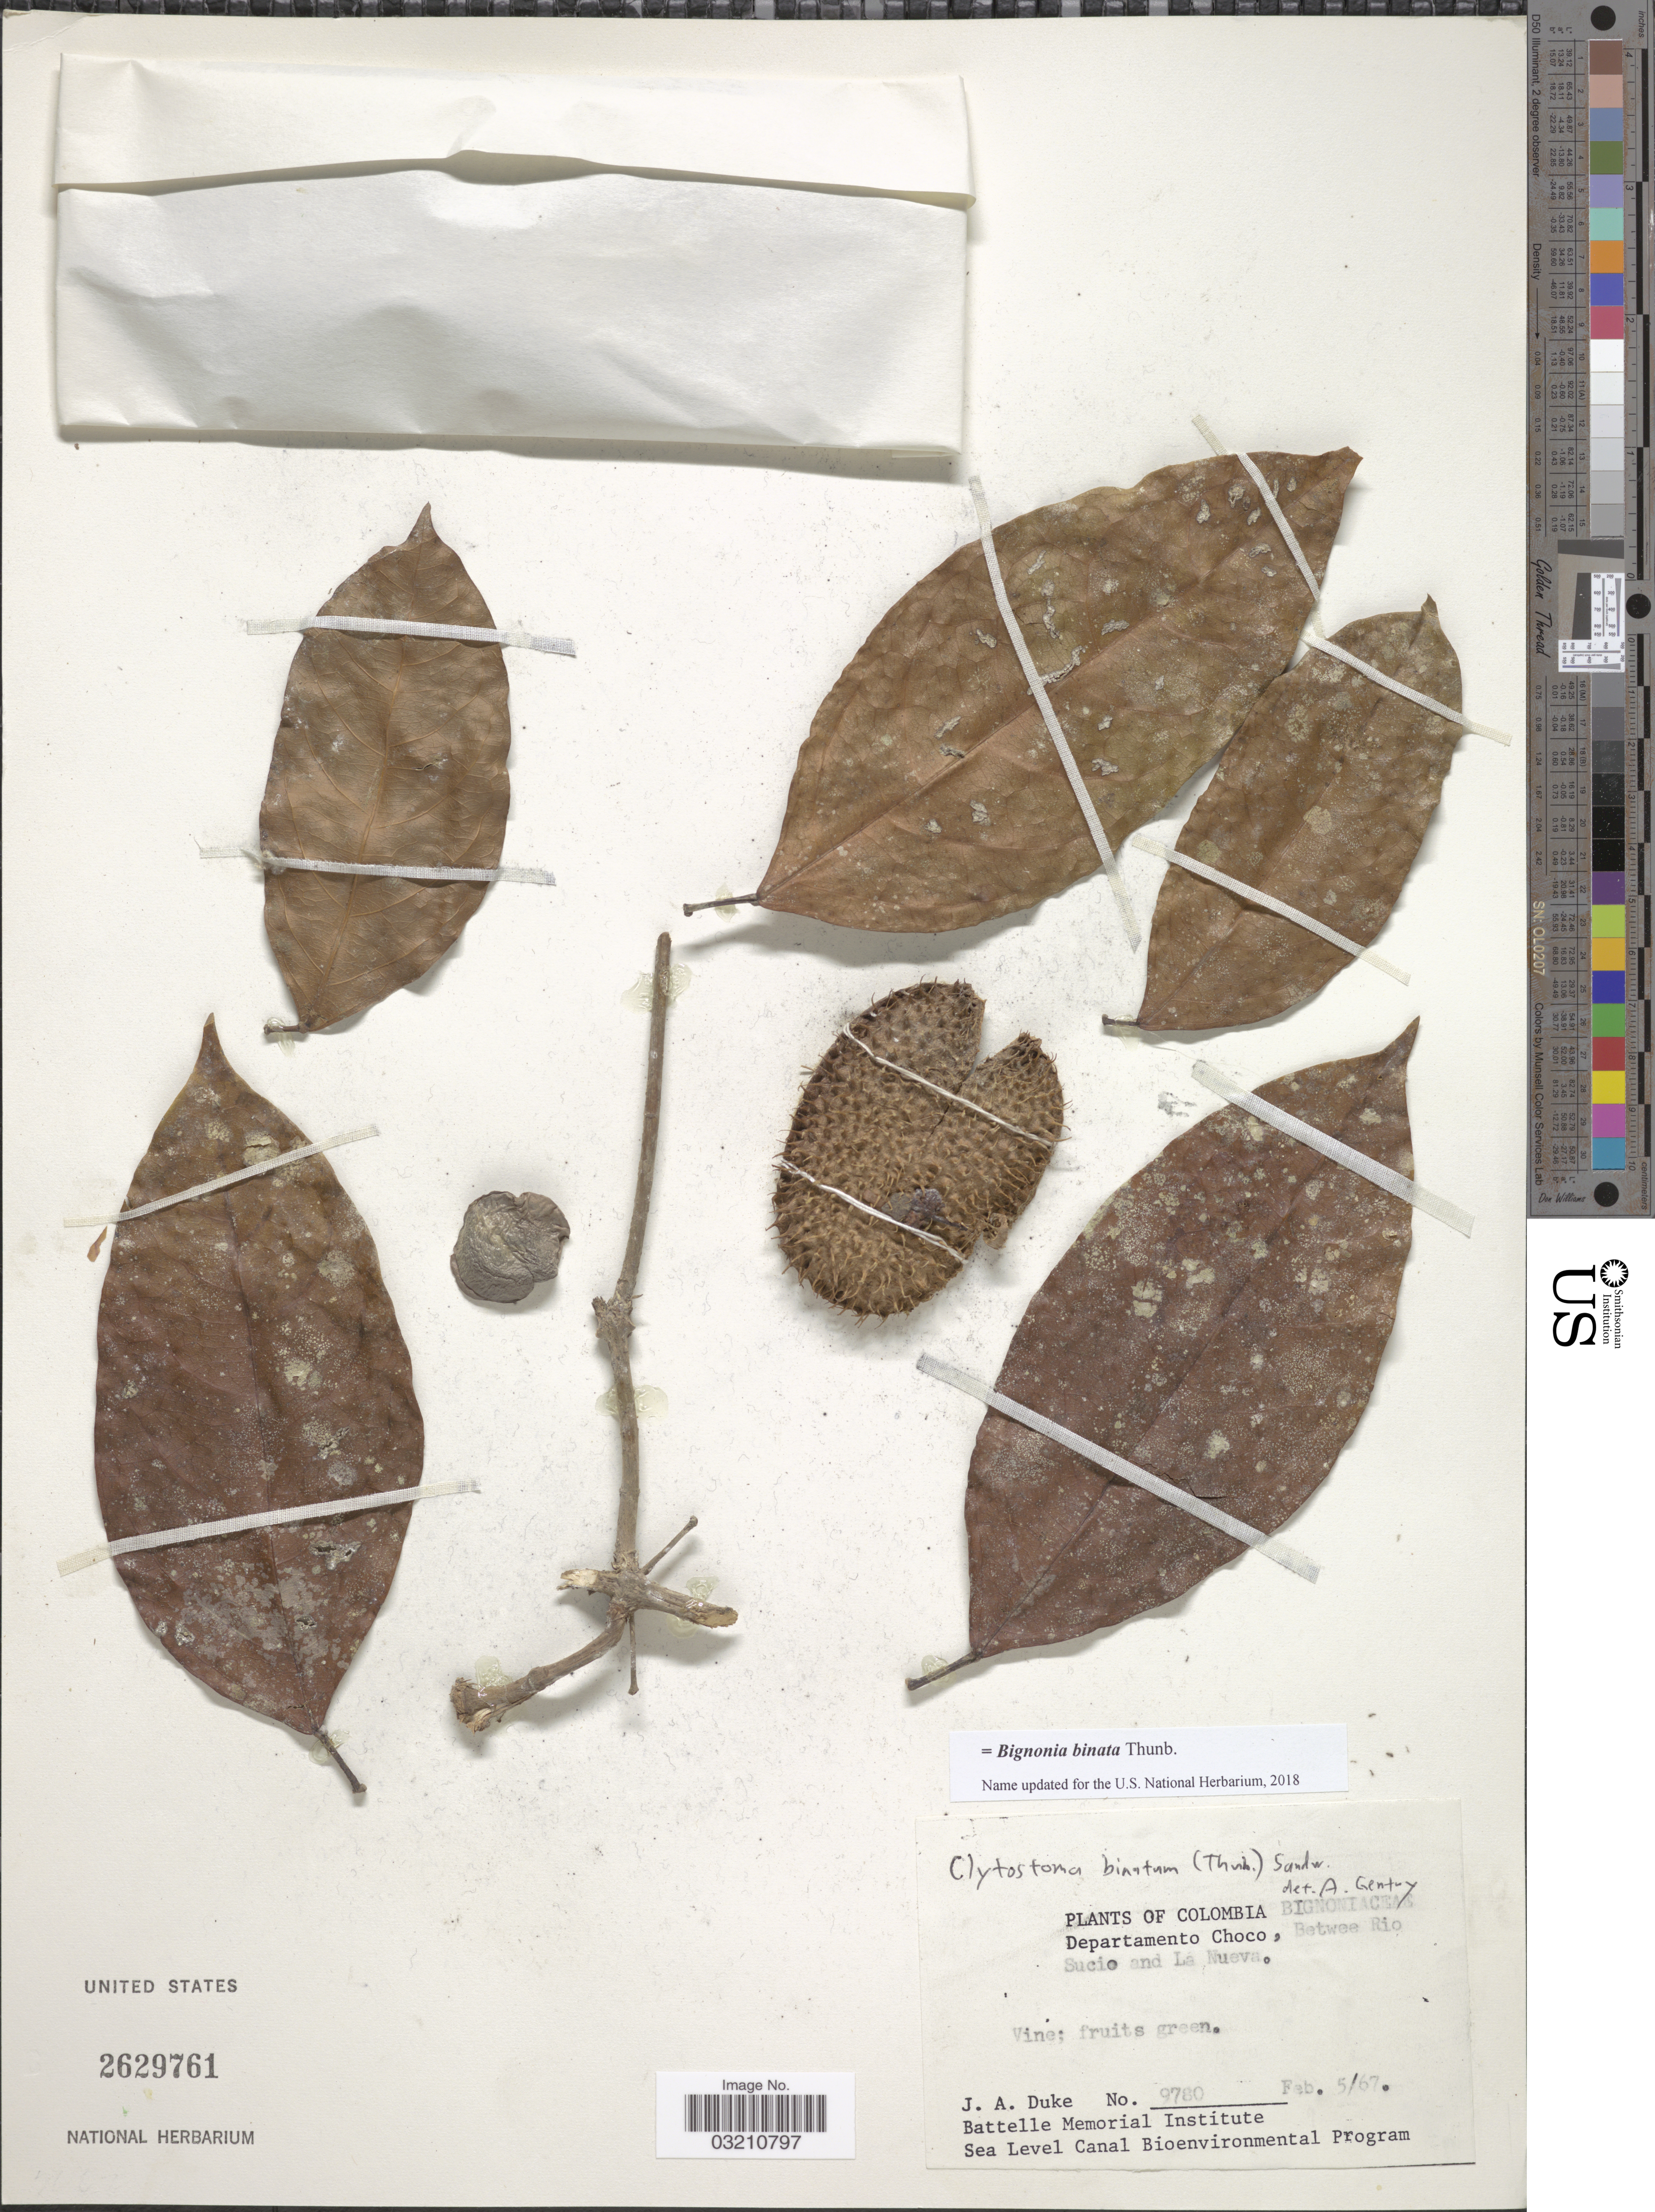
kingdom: Plantae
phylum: Tracheophyta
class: Magnoliopsida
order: Lamiales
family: Bignoniaceae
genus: Bignonia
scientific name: Bignonia binata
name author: Thunb.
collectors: J. A. Duke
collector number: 9780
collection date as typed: Transcribed d/m/y: 5/2/67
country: Colombia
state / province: Chocó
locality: Departamento Choco, Betwee Rio Sucio and La Nueva.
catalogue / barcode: US 2629761